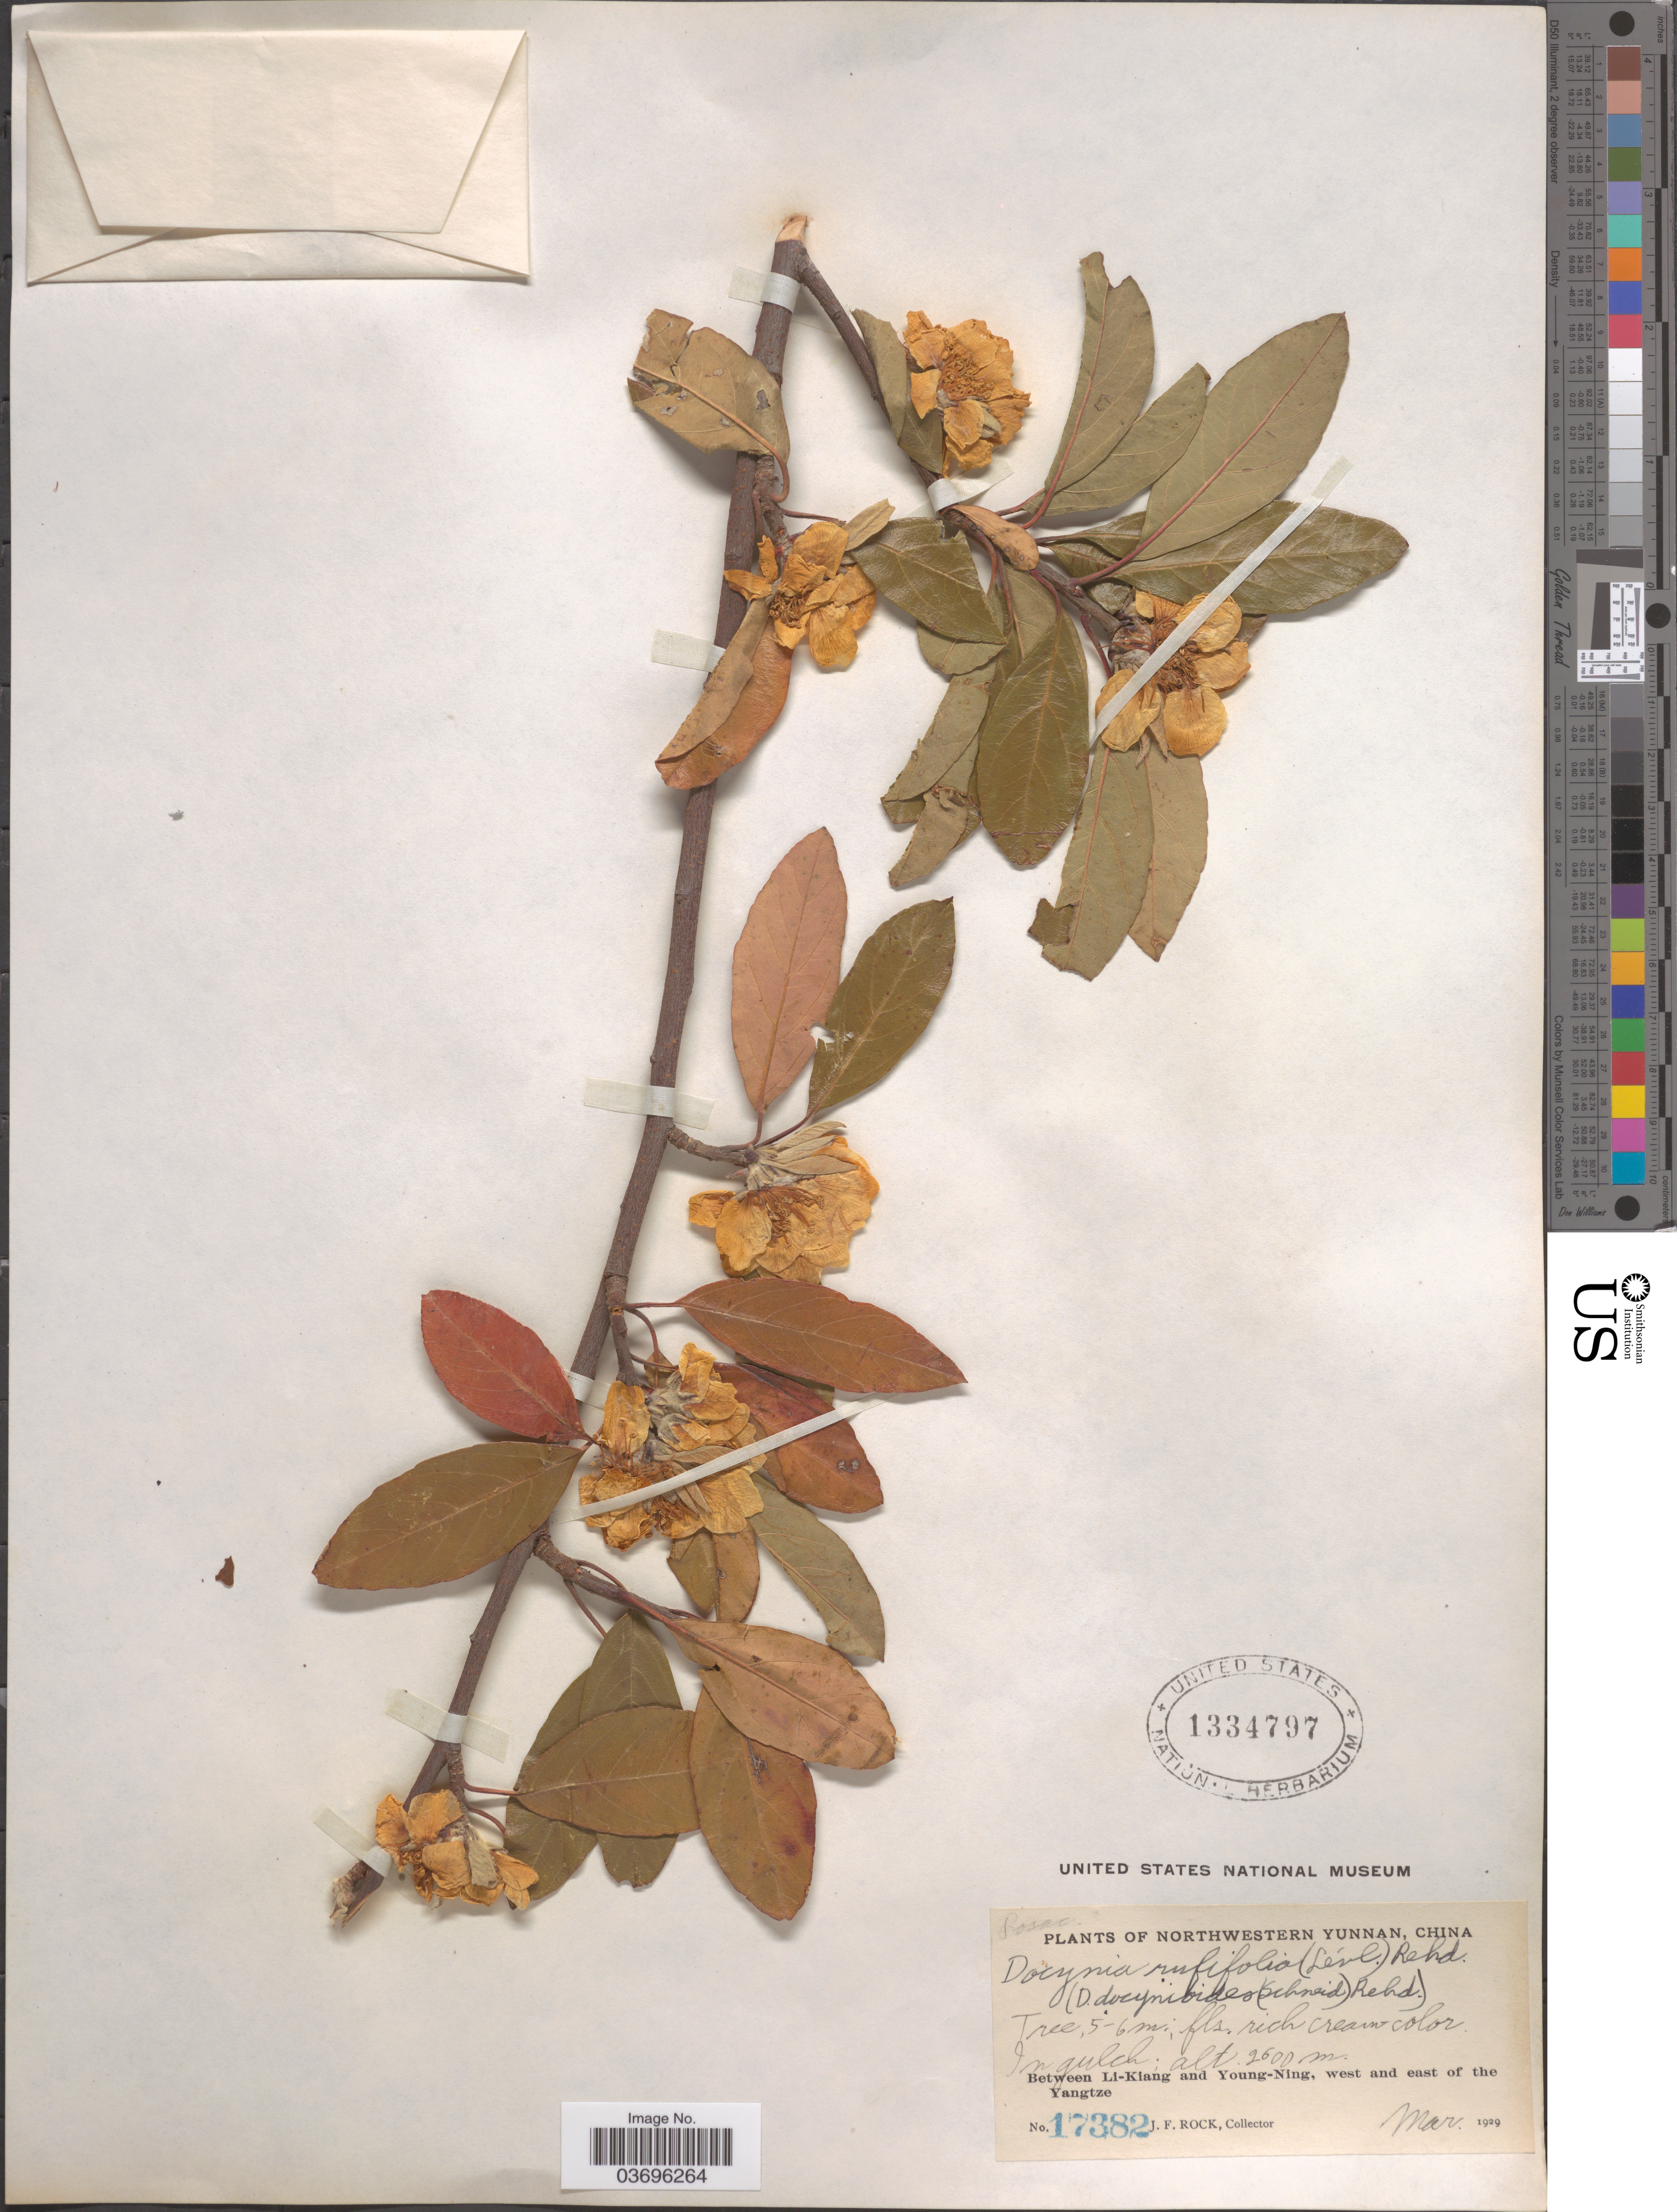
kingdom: Plantae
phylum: Tracheophyta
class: Magnoliopsida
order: Rosales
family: Rosaceae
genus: Docynia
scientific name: Docynia rufifolia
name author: (H. Lév.) Rehder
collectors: J. Rock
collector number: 17382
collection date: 1929-03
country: China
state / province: Yunnan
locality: Northwestern Yunnan. Between Li-Kiang and Young-Ning, west and east of the Yangtze.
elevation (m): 2600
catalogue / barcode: US 1334797